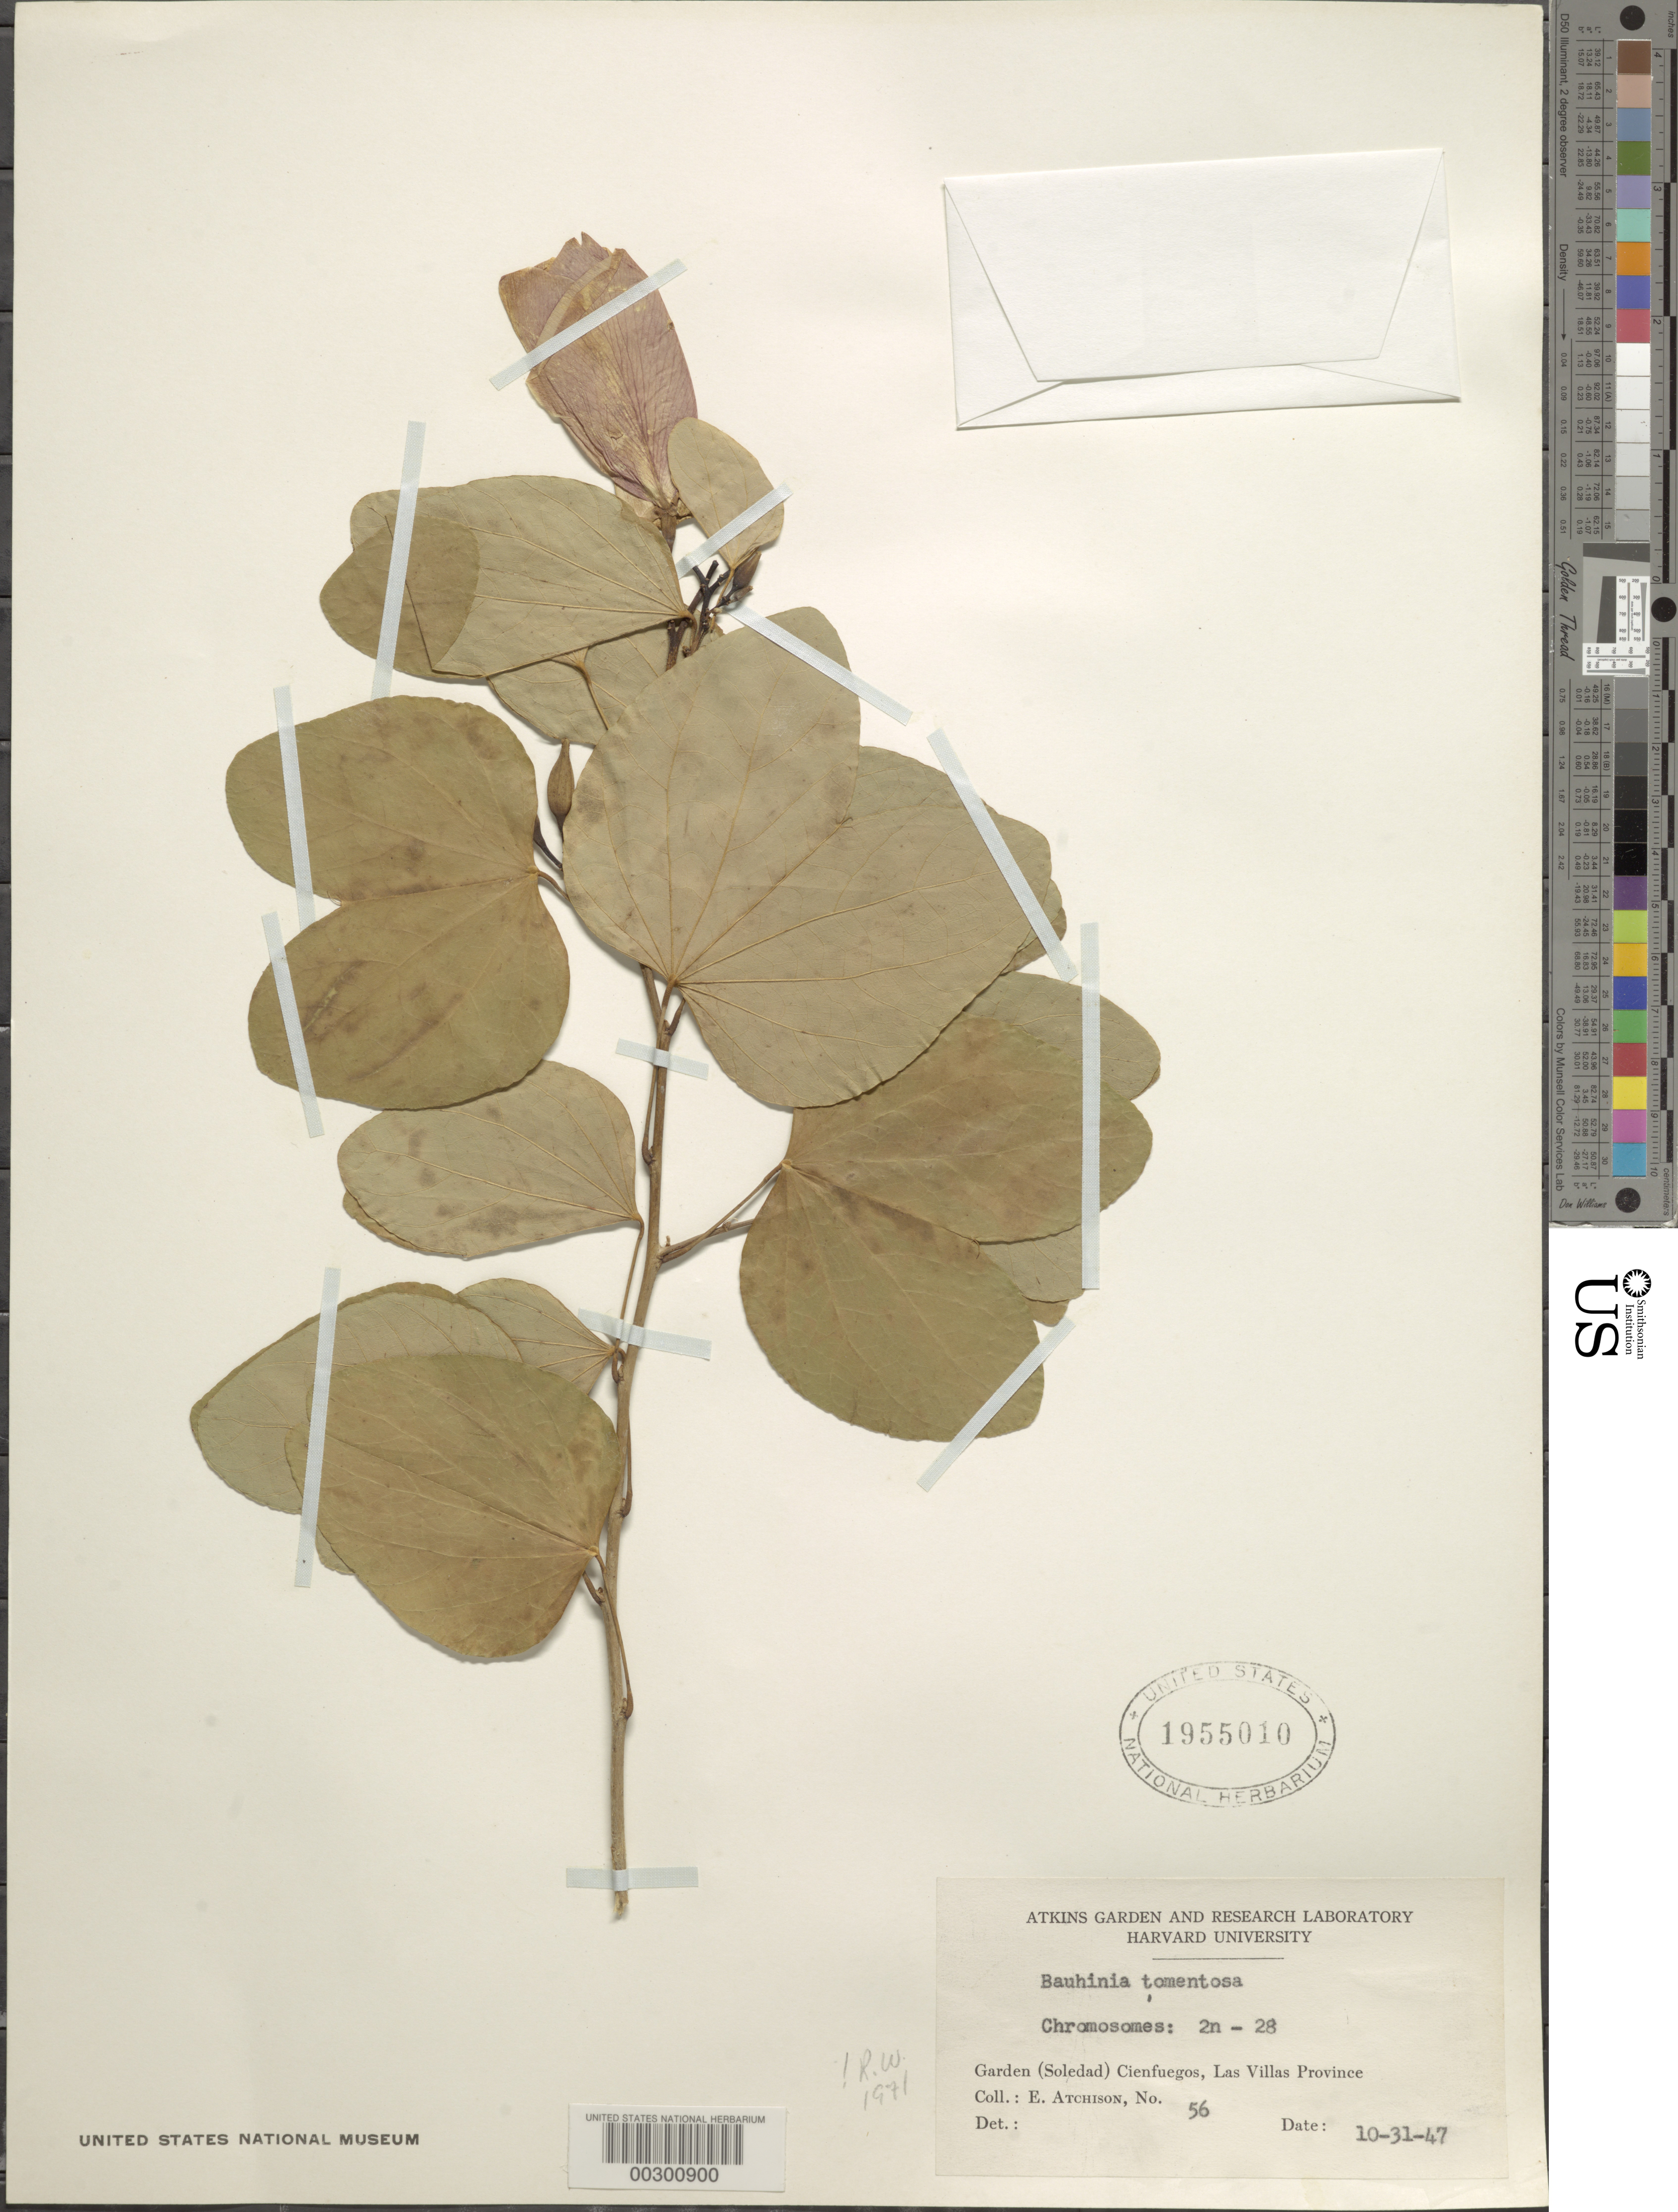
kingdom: Plantae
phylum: Tracheophyta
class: Magnoliopsida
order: Fabales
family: Fabaceae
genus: Bauhinia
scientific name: Bauhinia tomentosa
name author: L.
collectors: E. Atchison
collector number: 56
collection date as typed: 31 Oct 1947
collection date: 1947-10-31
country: Cuba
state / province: Las Villas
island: Greater Antilles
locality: Garden, soledad, cienfuegos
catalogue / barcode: US 1955010